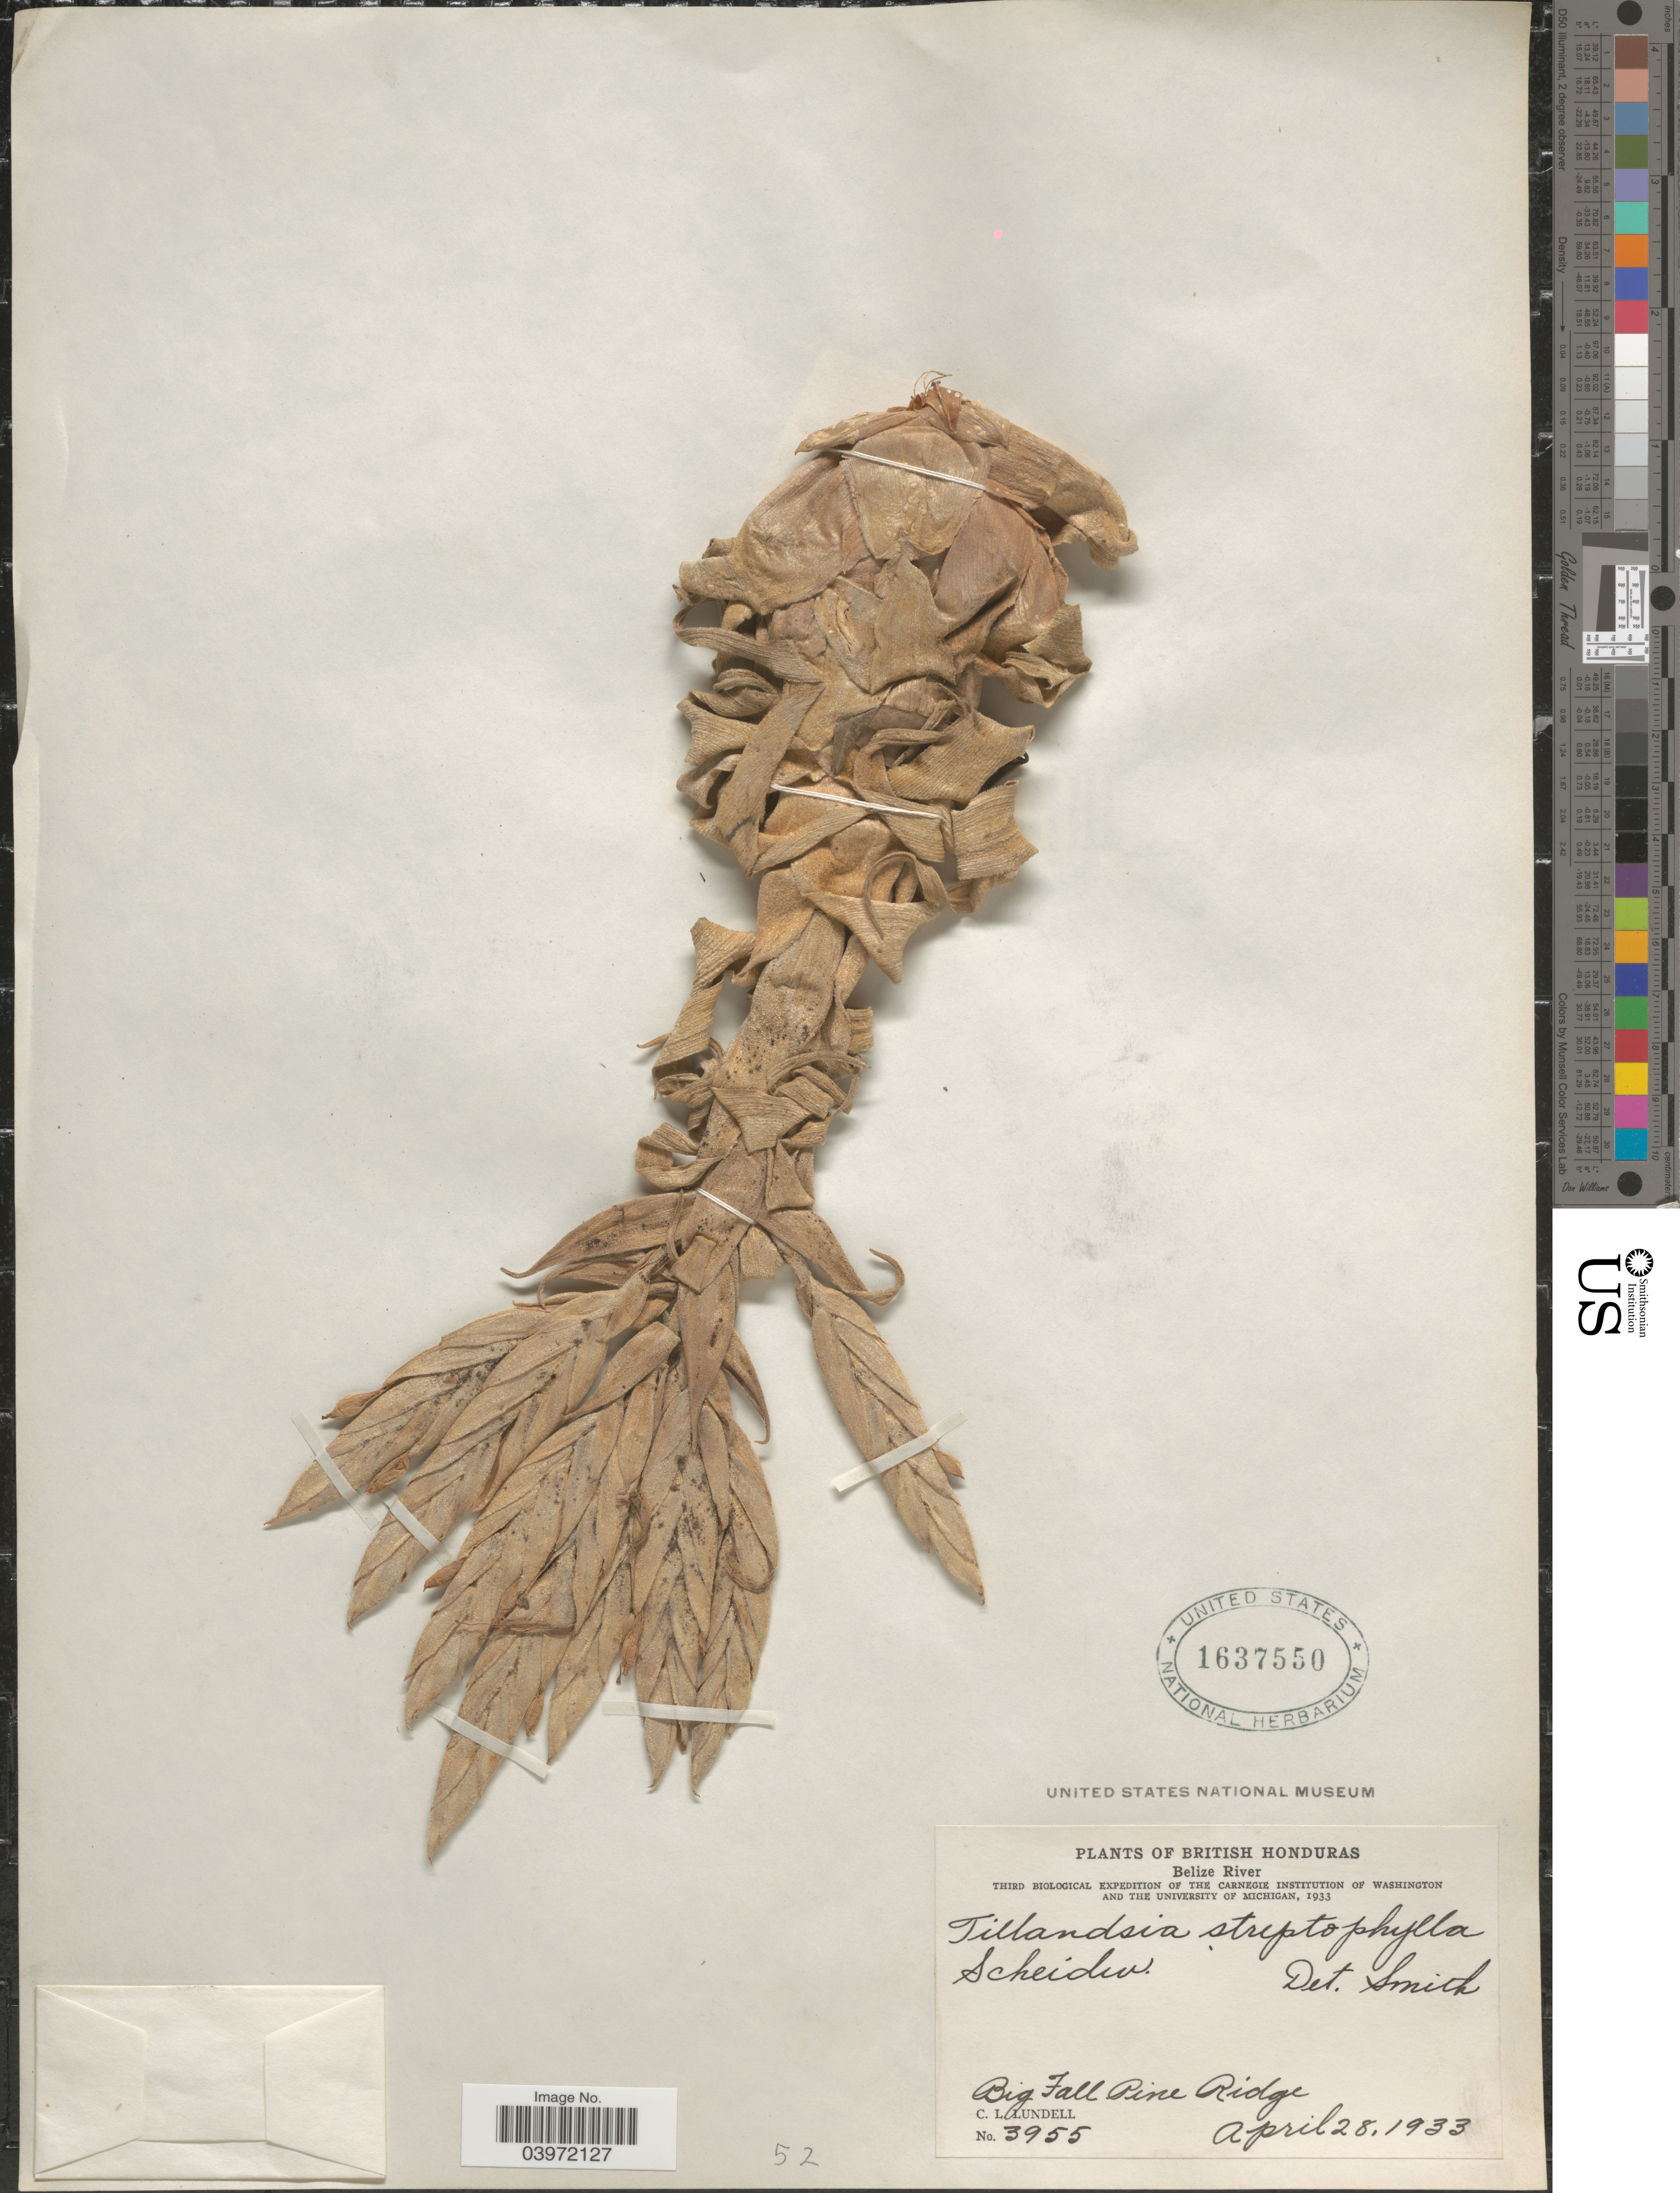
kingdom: Plantae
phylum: Tracheophyta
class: Liliopsida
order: Poales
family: Bromeliaceae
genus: Tillandsia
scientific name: Tillandsia streptophylla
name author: Scheidw. ex C. Morren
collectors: C. L. Lundell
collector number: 3955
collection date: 1933-04-28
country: Belize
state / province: Belize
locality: British Honduras. Belize River. Big Fall Pine Ridge.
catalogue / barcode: US 1637550